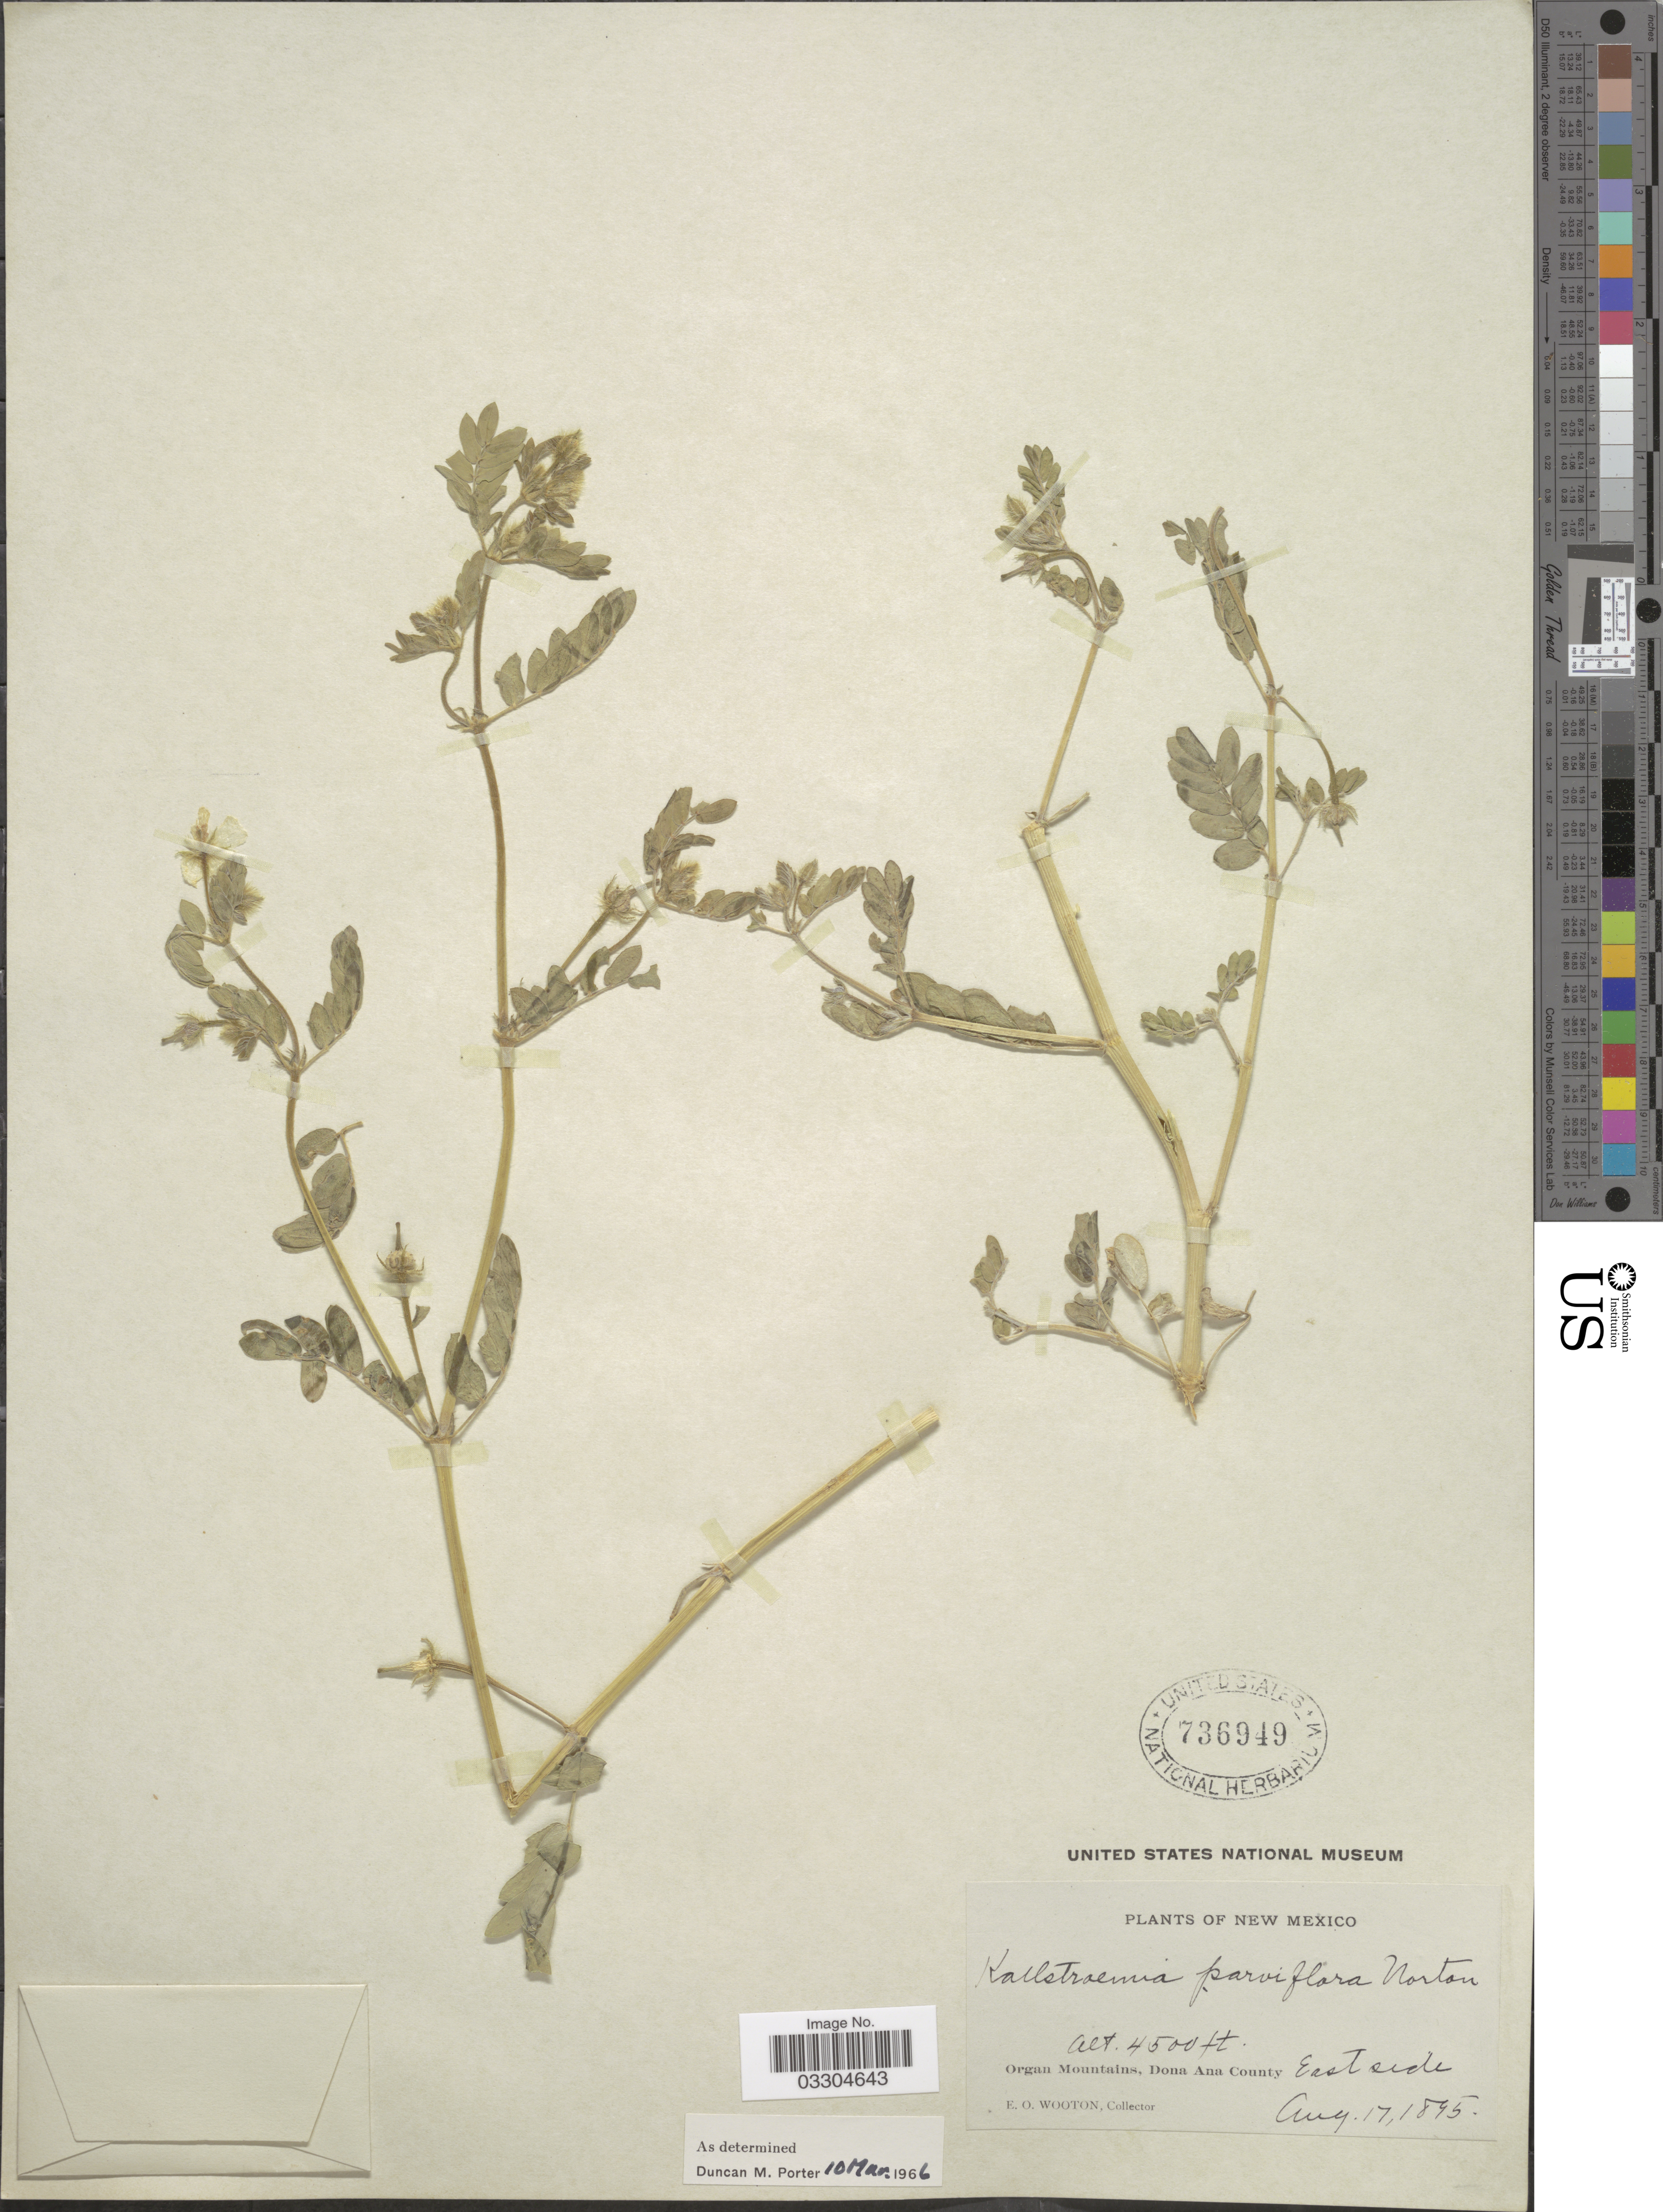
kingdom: Plantae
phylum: Tracheophyta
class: Magnoliopsida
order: Zygophyllales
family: Zygophyllaceae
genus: Kallstroemia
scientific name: Kallstroemia parviflora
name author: Norton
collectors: E. O. Wooton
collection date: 1895-08-17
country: United States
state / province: New Mexico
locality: Organ Mountains, Dona Ana County. East side.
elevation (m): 1372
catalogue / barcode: US 736949